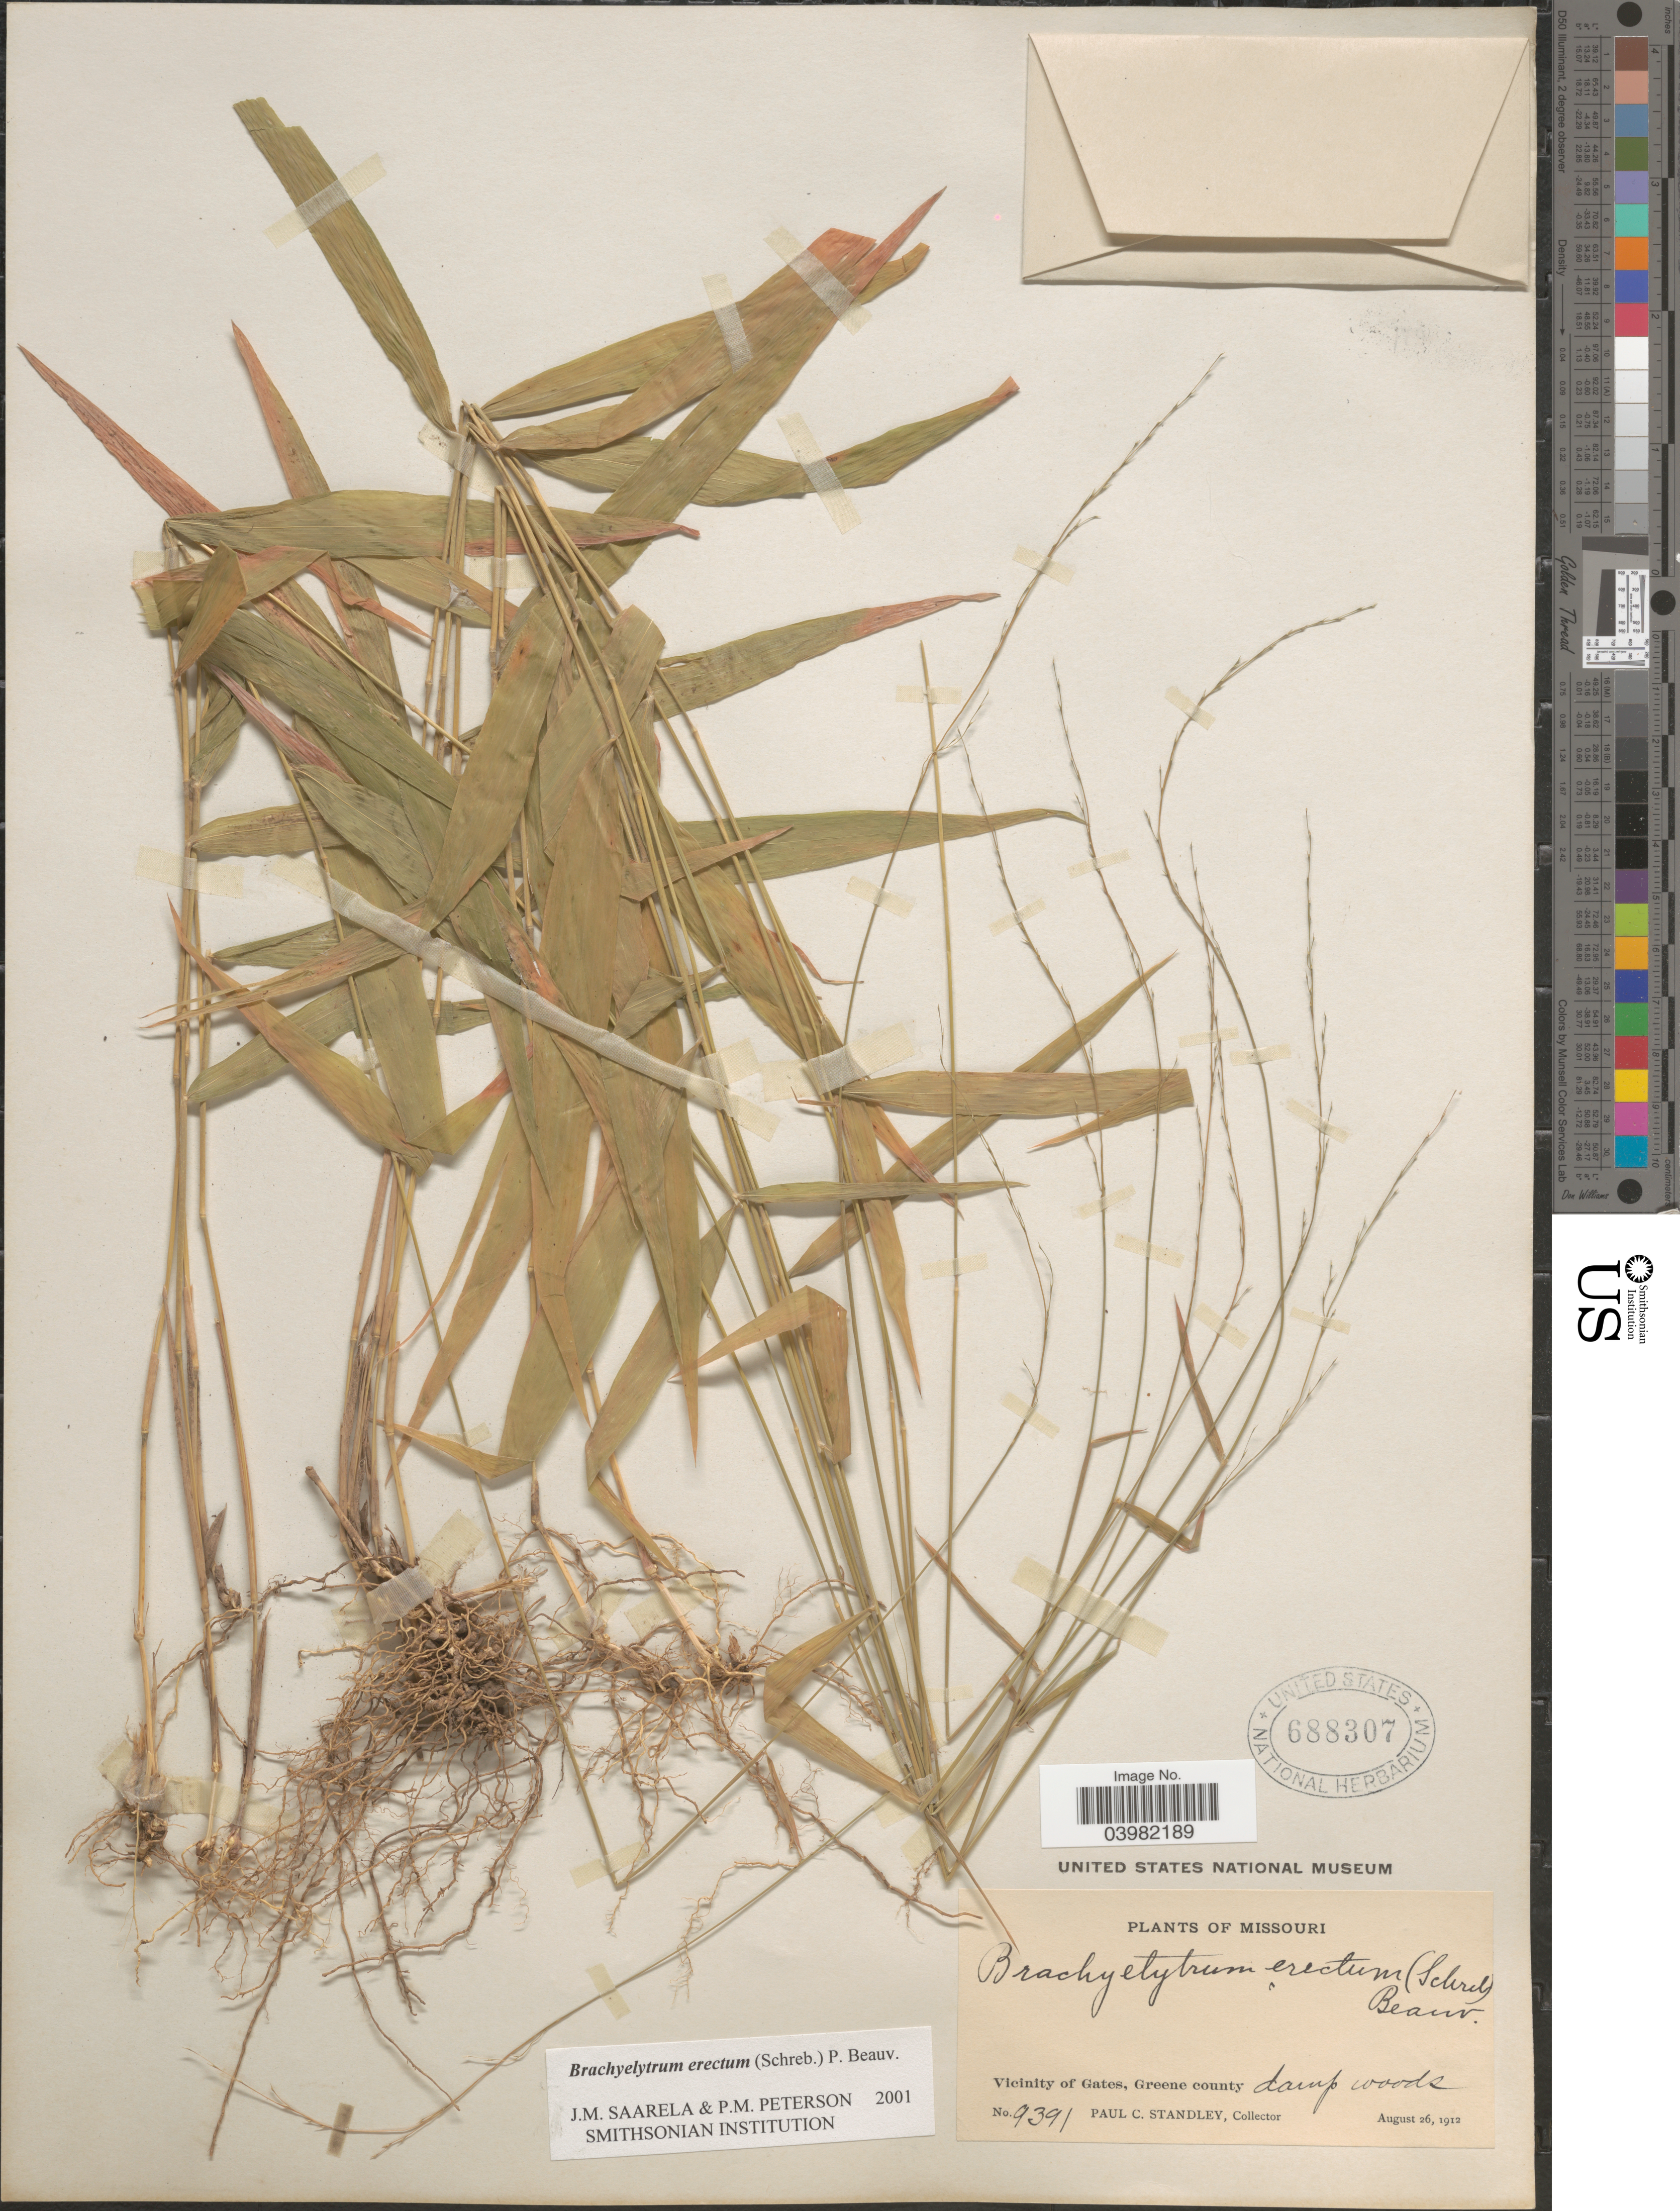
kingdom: Plantae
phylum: Tracheophyta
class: Liliopsida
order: Poales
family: Poaceae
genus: Brachyelytrum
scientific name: Brachyelytrum erectum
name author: (Schreb.) P. Beauv.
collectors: P. C. Standley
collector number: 9391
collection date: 1912-08-26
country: United States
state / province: Missouri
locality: Vicinity of Gates, Greene county.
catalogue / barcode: US 688307